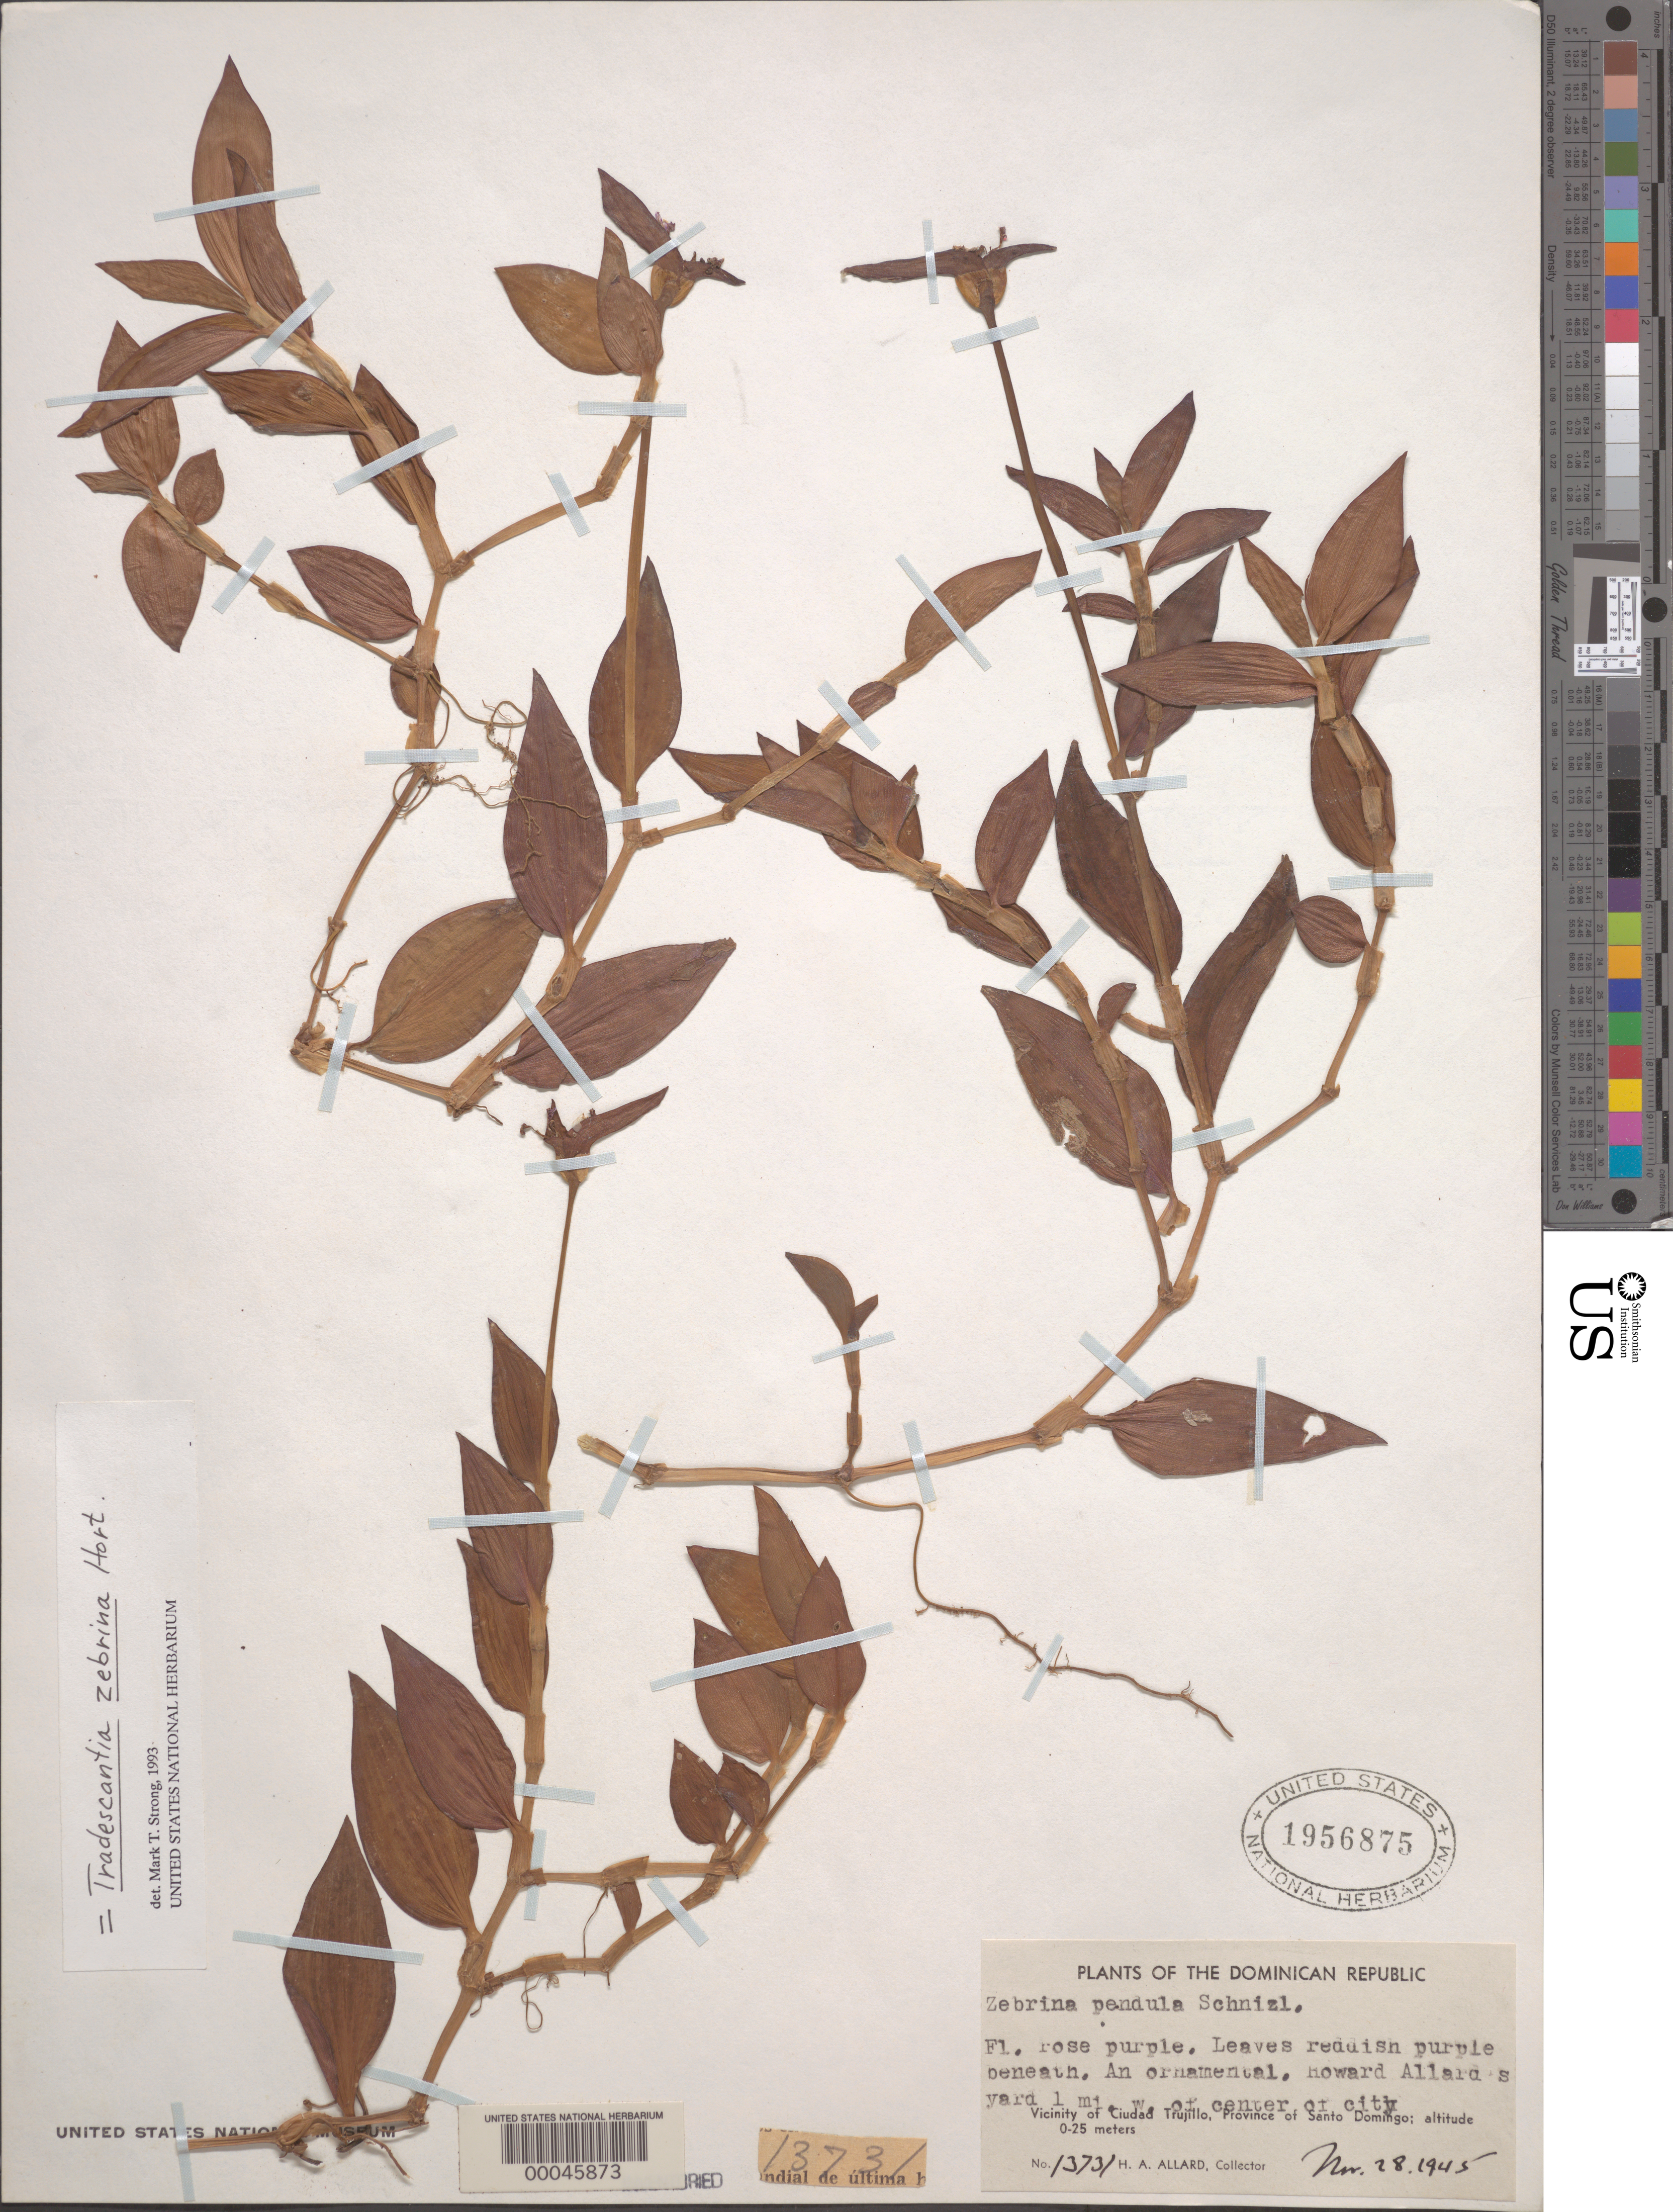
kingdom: Plantae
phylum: Tracheophyta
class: Liliopsida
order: Commelinales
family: Commelinaceae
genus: Tradescantia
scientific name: Tradescantia zebrina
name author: Bosse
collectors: H. A. Allard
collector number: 13731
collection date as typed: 28 Nov 1945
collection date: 1945-11-28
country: Dominican Republic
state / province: Distrito Nacional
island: Hispaniola Island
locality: W of ciudad trujillo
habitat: Yard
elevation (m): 1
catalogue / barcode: US 1956875